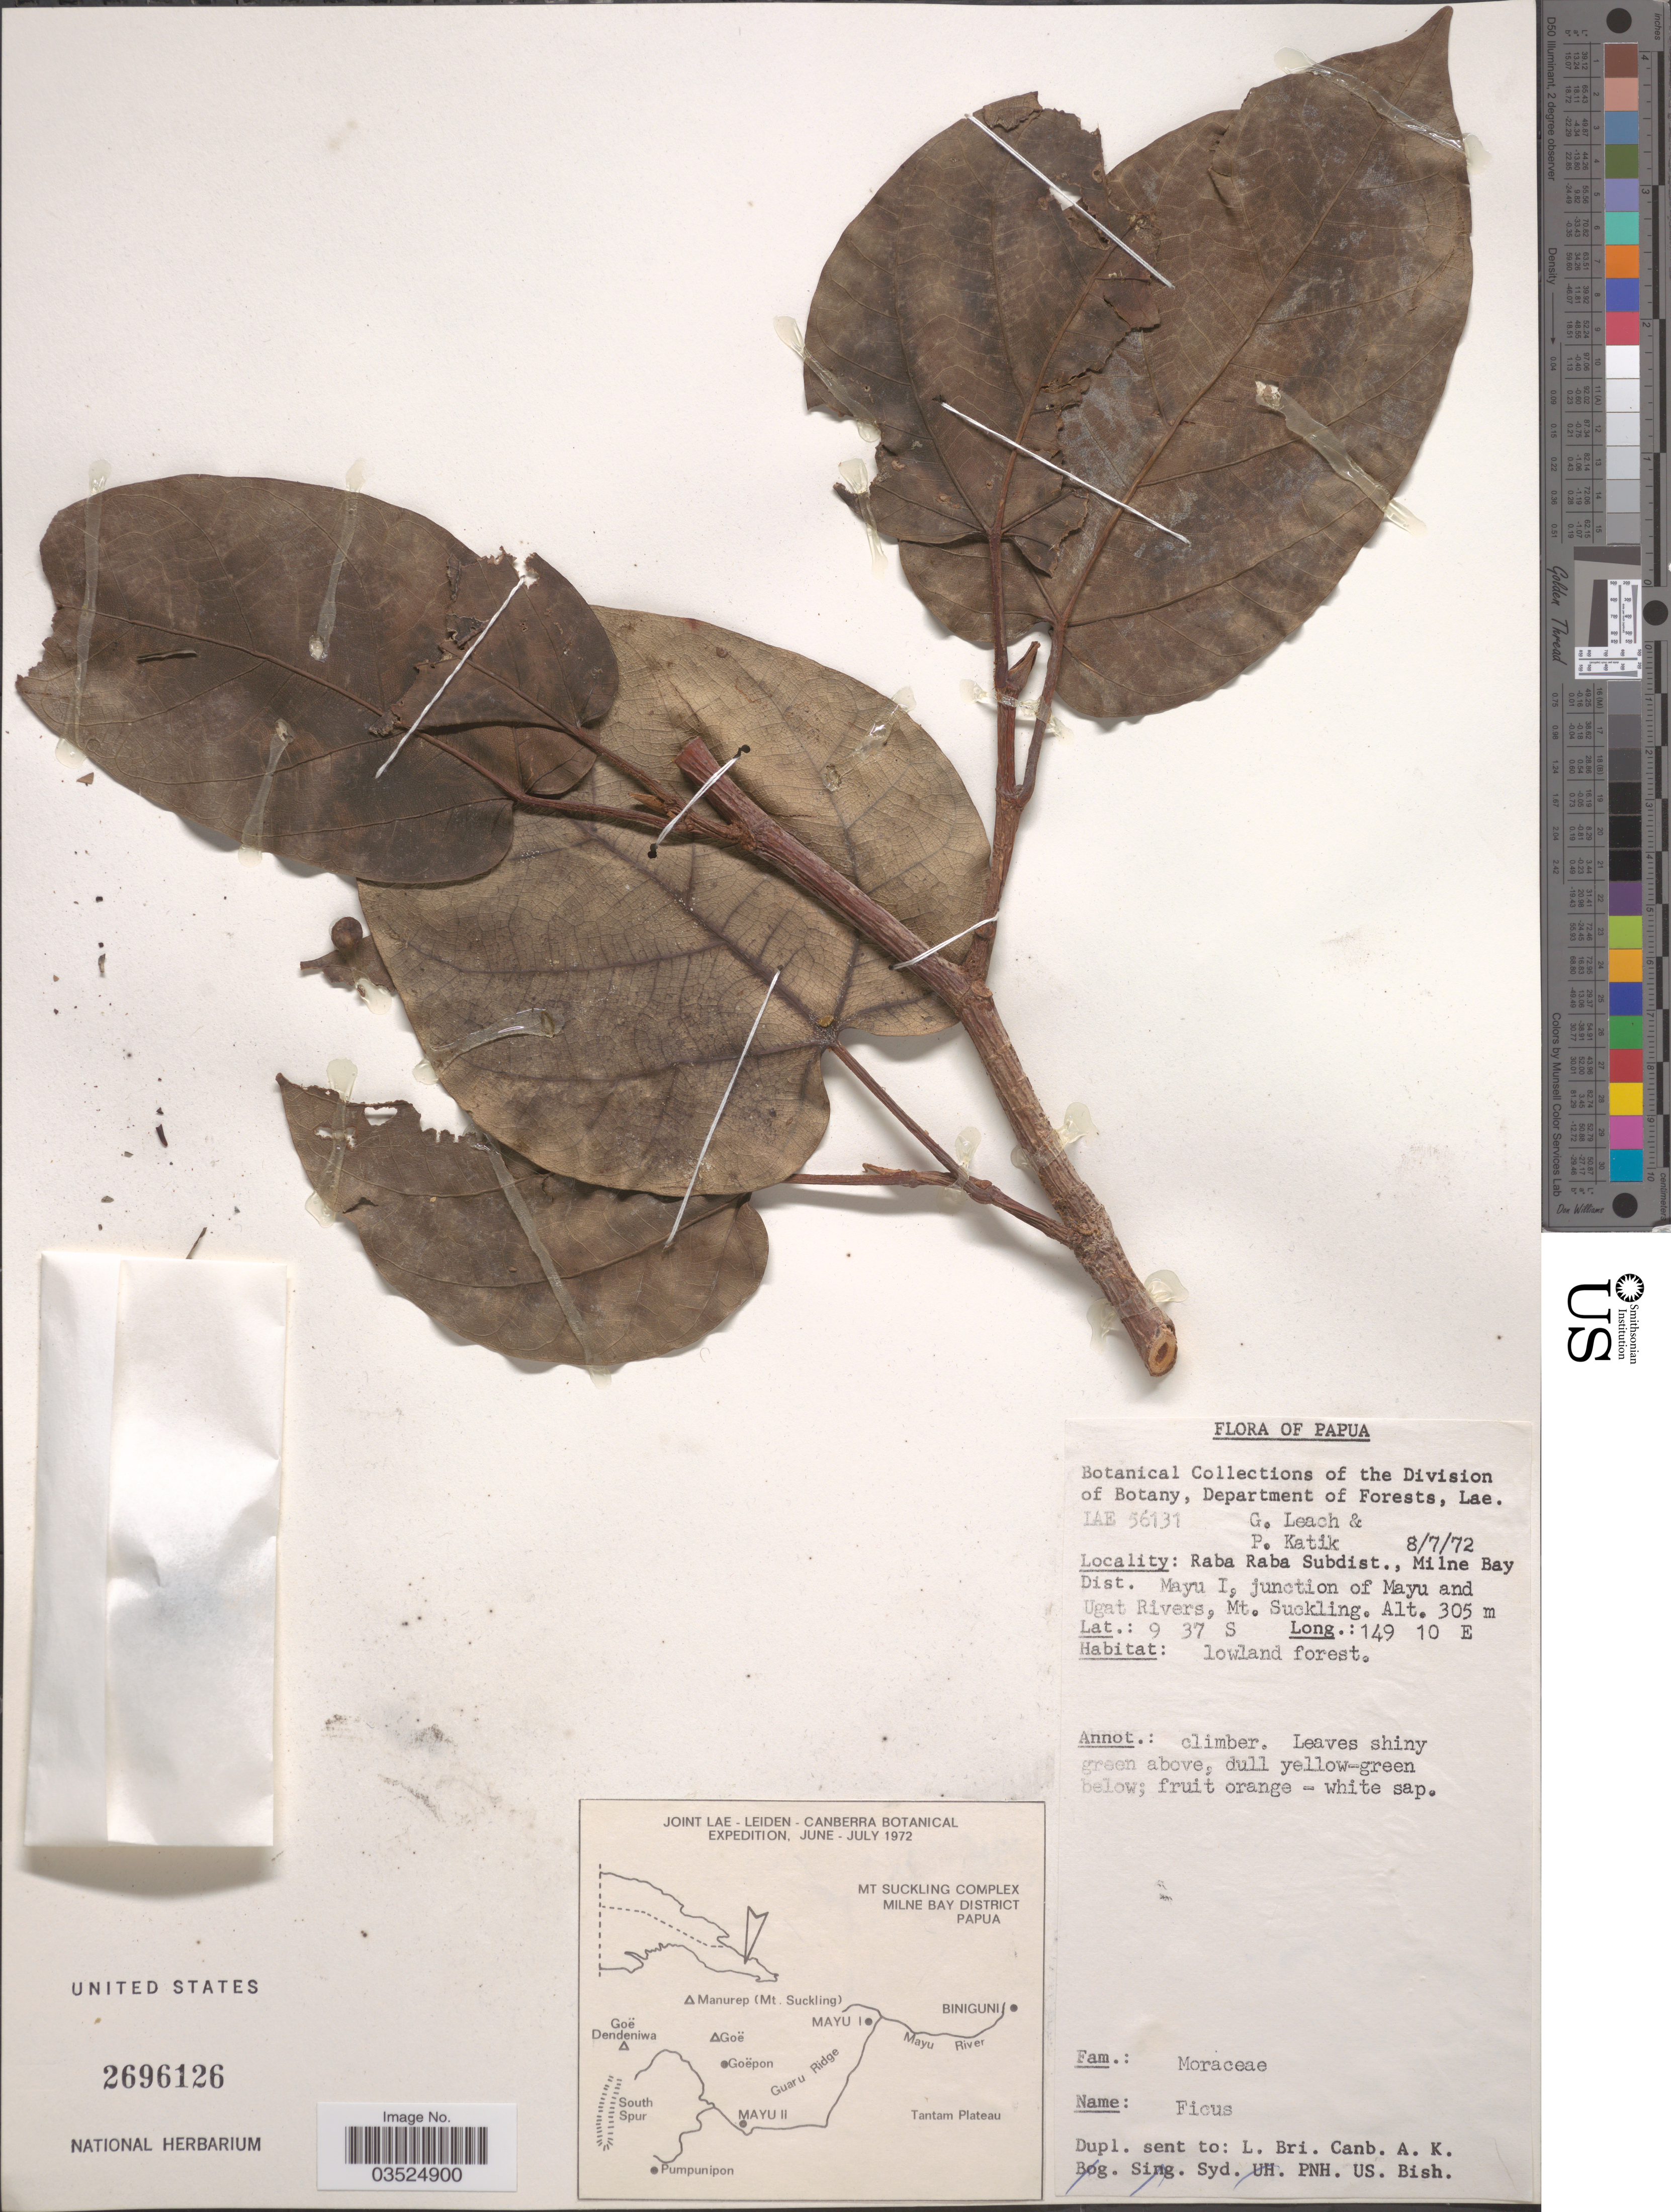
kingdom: Plantae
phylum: Tracheophyta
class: Magnoliopsida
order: Rosales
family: Moraceae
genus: Ficus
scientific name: Ficus sp.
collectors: G. Leach & P. Katik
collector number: LAE56131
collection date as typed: Transcribed d/m/y: 8/7/72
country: Papua New Guinea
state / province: Milne Bay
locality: Papua. Raba Raba Subdist., Milne Bay Dist. Mayu I, junction of Mayu and Ugat Rivers, Mt. Suckling.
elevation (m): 305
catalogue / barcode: US 2696126